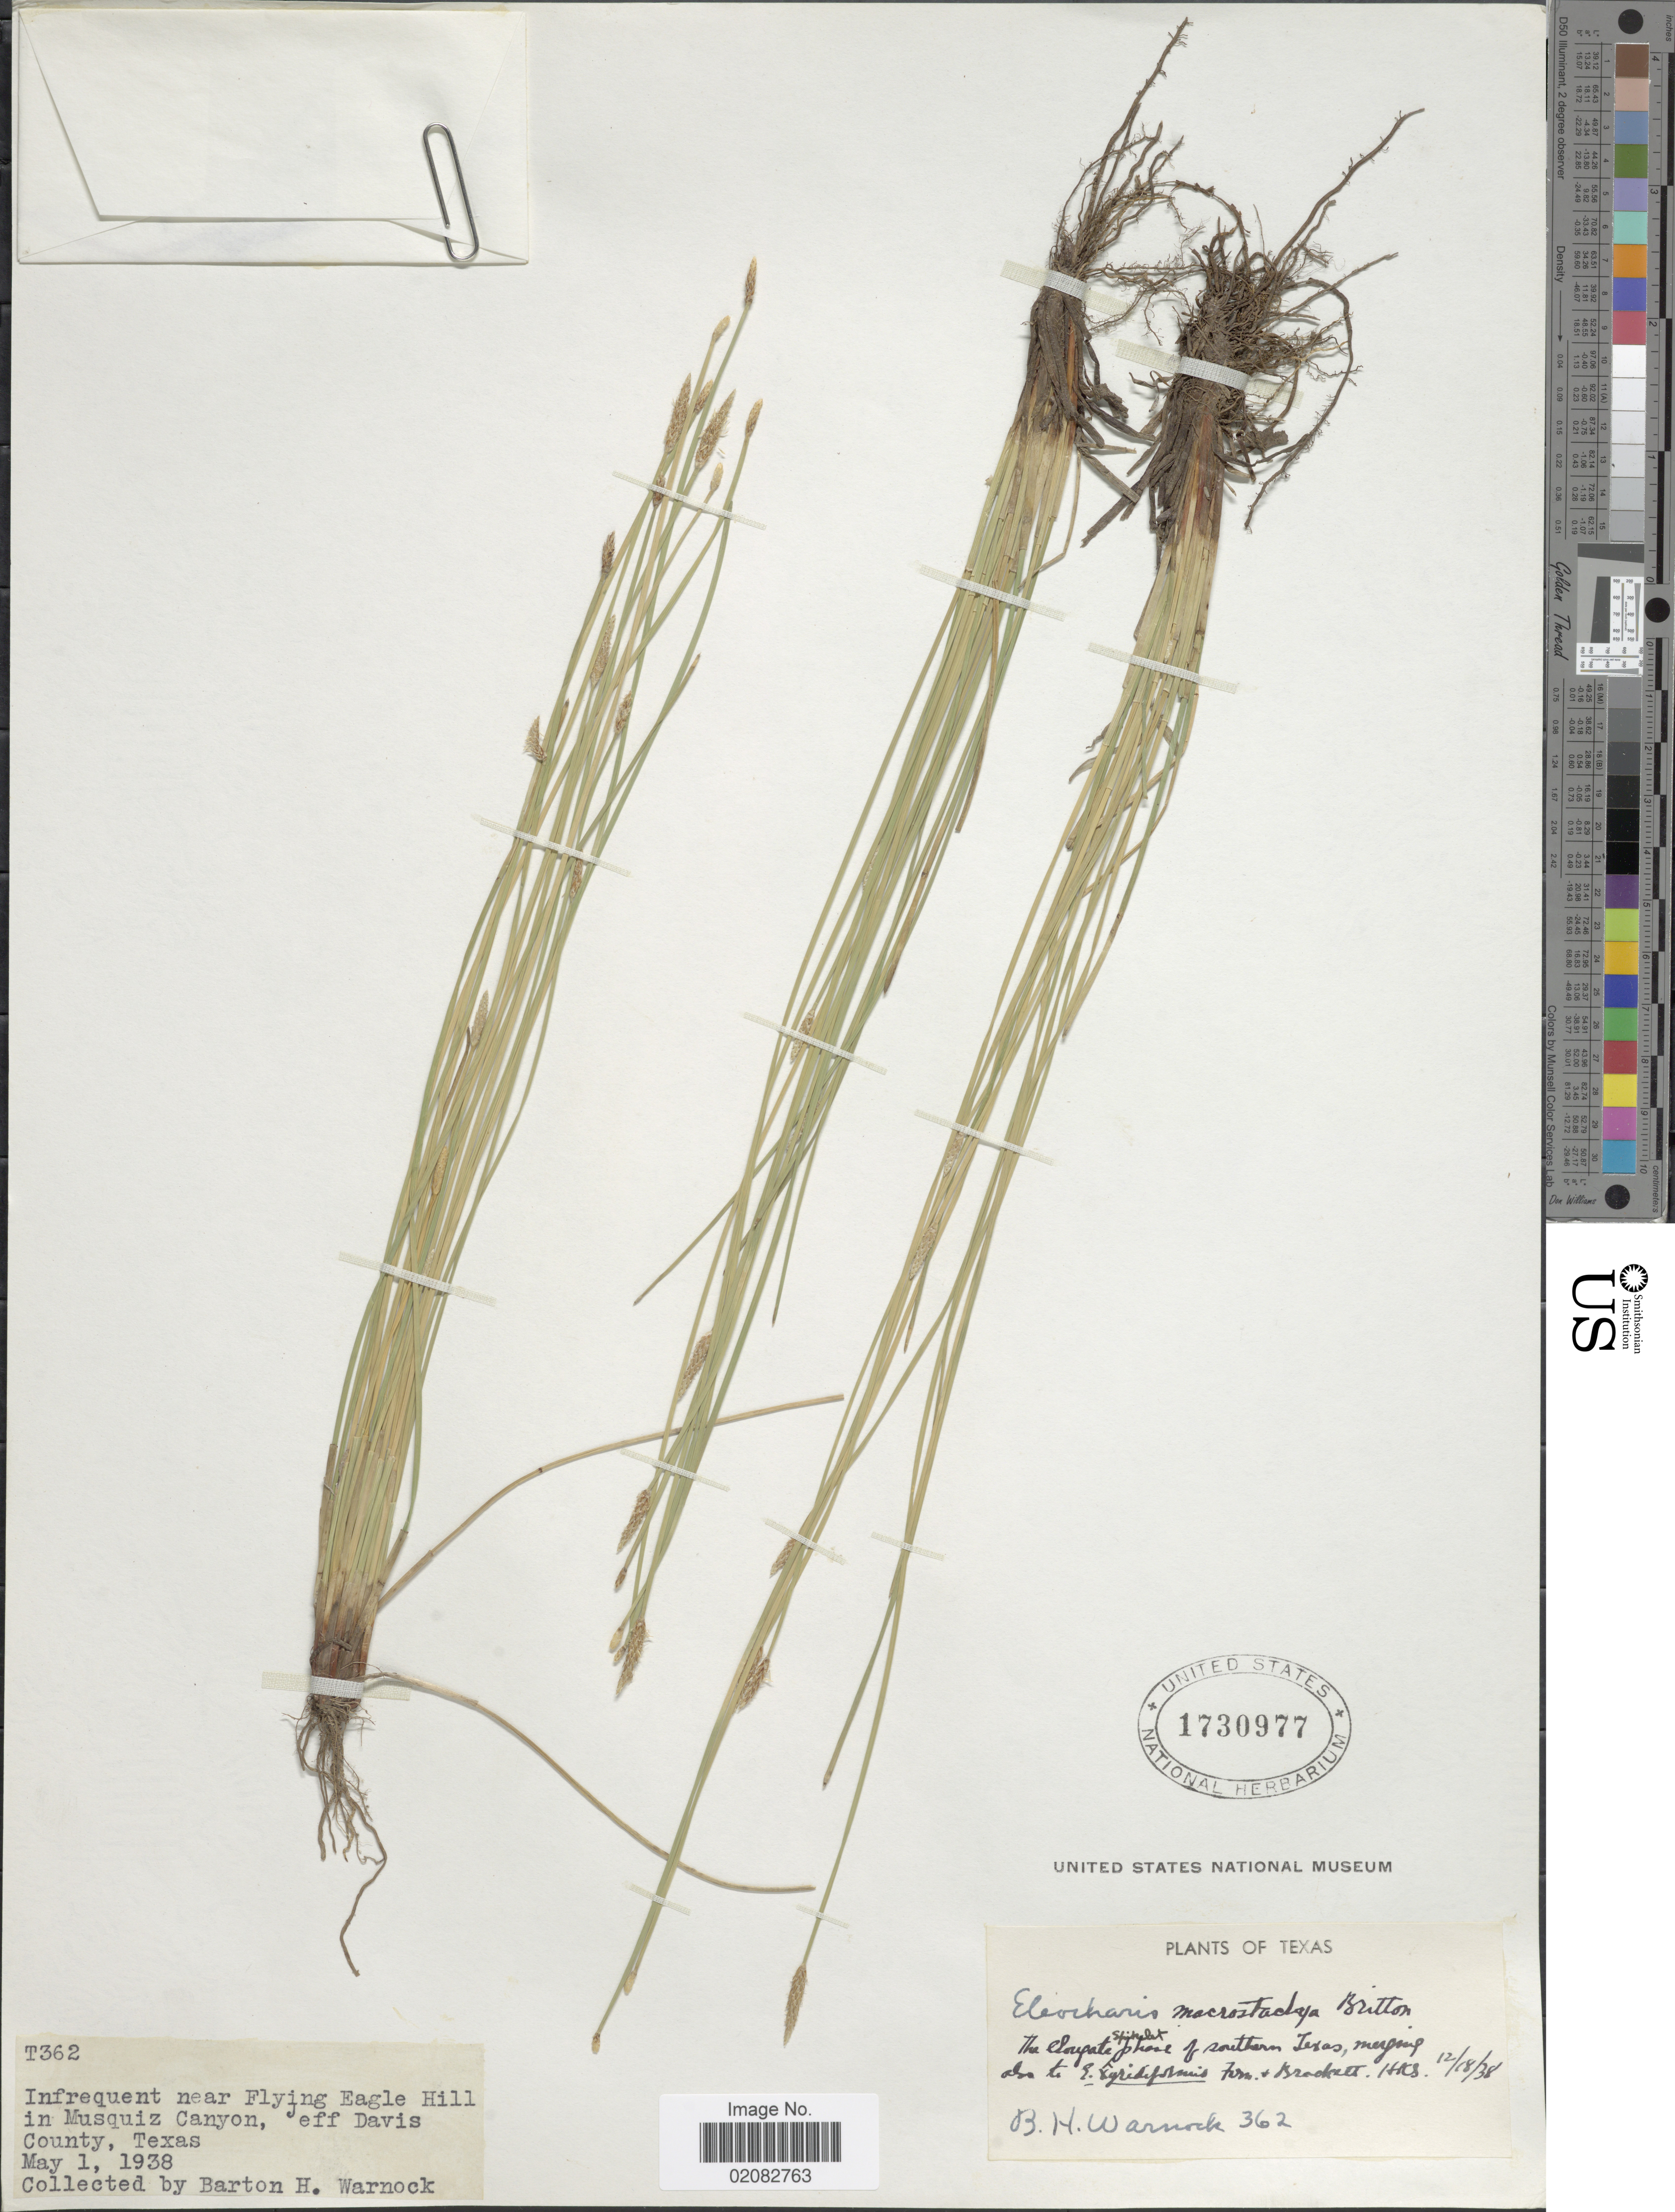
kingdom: Plantae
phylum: Tracheophyta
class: Liliopsida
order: Poales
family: Cyperaceae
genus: Eleocharis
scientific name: Eleocharis macrostachya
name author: Britton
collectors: B. H. Warnock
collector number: T362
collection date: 1938-05-01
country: United States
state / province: Texas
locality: Near Flying Eagle Hill in Musquiz Canyon, Jeff Davis County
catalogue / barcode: US 1730977